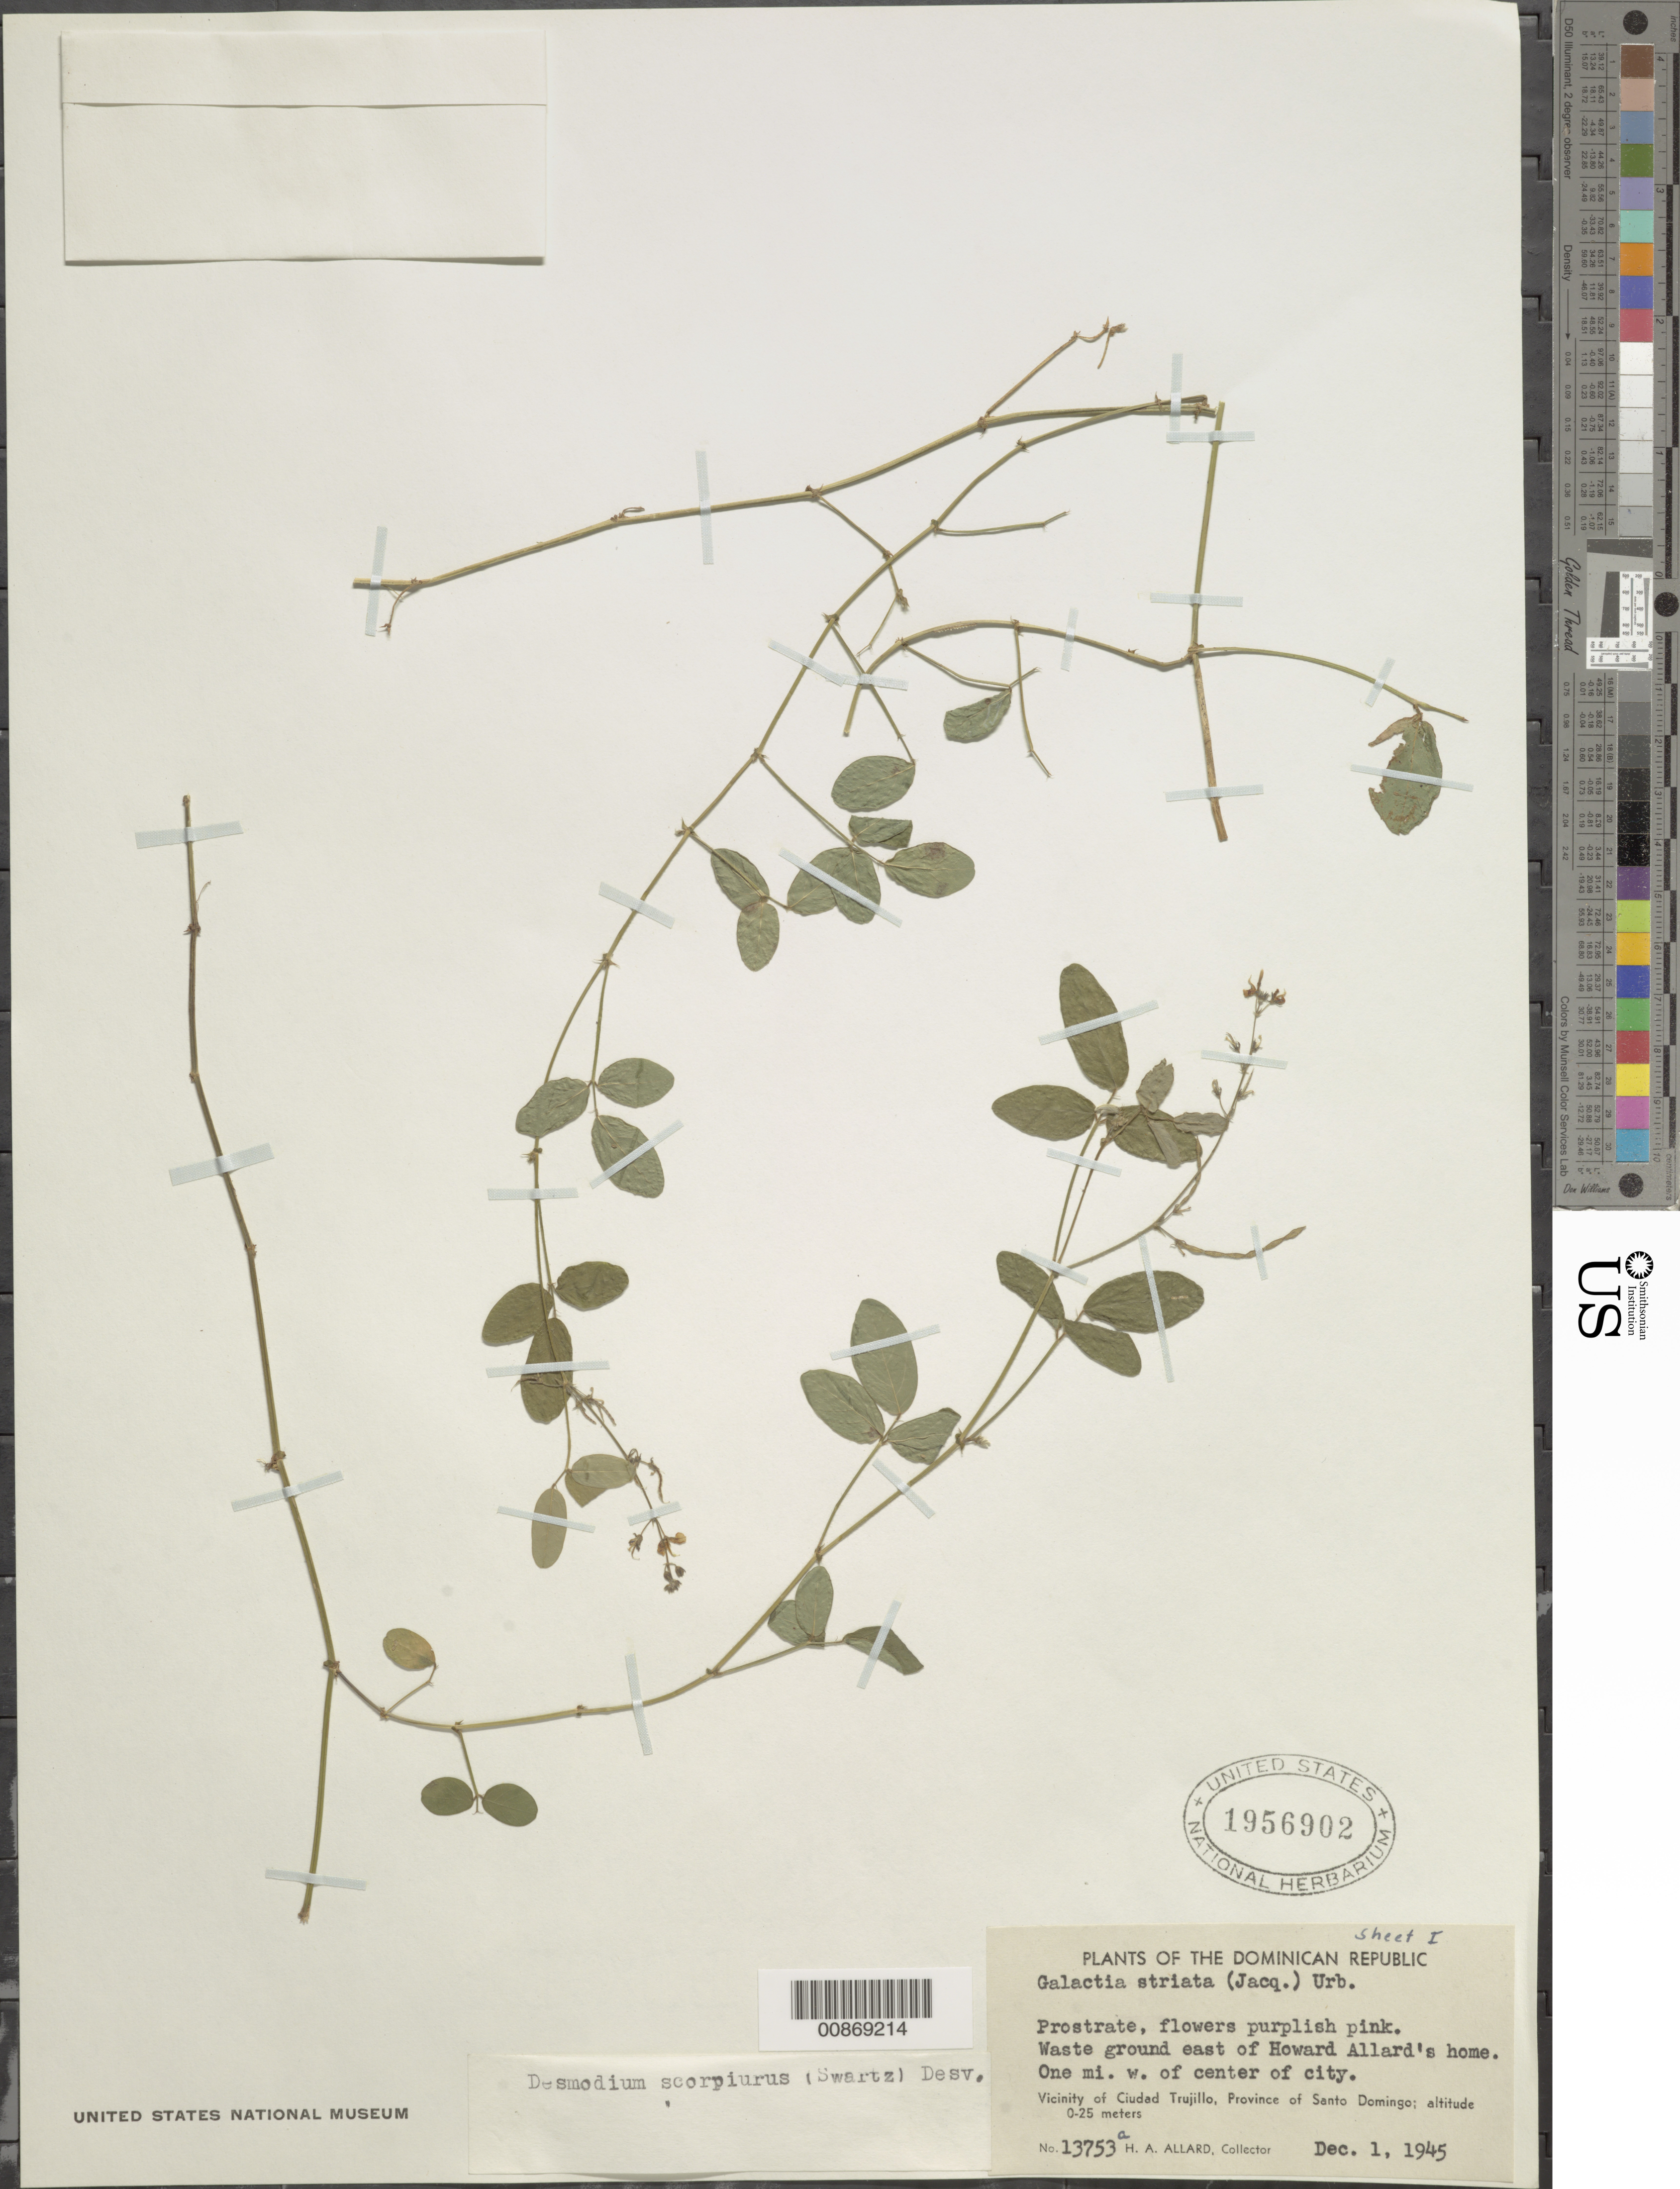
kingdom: Plantae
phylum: Tracheophyta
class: Magnoliopsida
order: Fabales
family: Fabaceae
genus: Desmodium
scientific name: Desmodium scorpiurus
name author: (Sw.) Desv. ex DC.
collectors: H. A. Allard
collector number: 13753a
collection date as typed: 01 Dec 1945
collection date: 1945-12-01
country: Dominican Republic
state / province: Distrito Nacional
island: Hispaniola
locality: Vicinity of Ciudad Trujillo, Province of Santo Domingo (obsolete). Waste ground east of Howard Allard's home, one mi. W of center of city.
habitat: Waste ground.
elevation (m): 0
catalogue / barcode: US 1956902